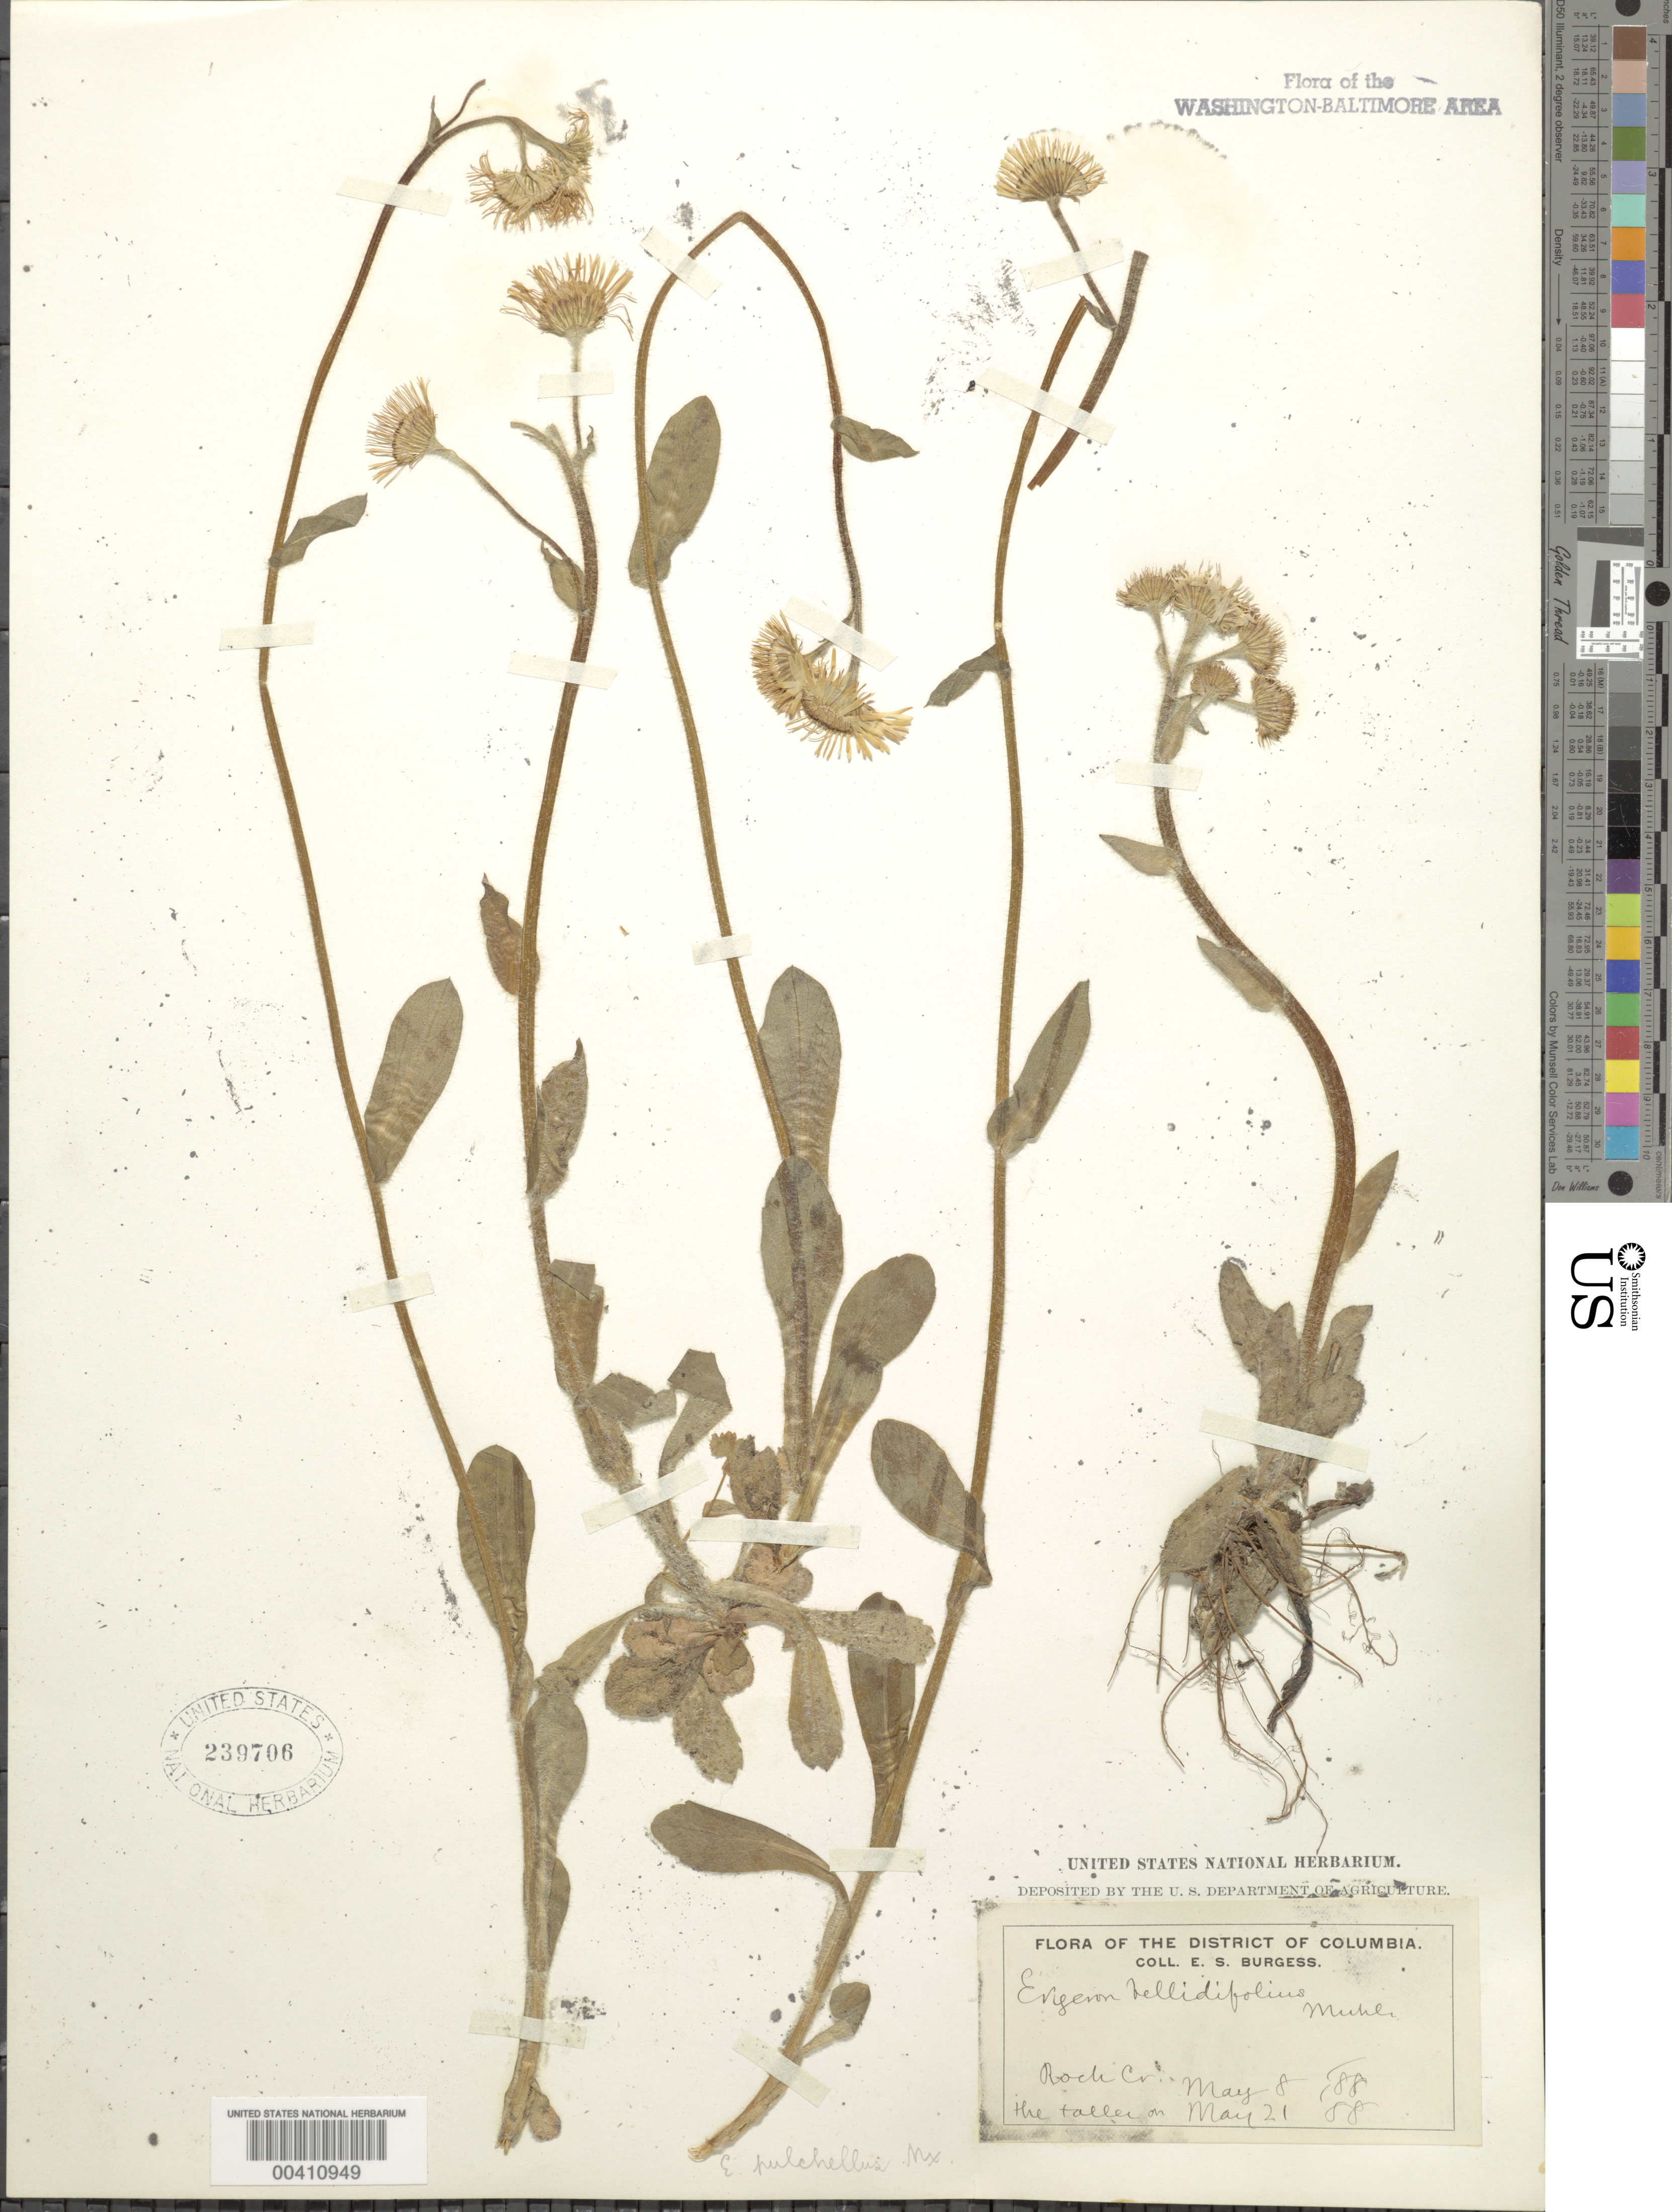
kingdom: Plantae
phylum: Tracheophyta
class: Magnoliopsida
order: Asterales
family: Asteraceae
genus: Erigeron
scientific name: Erigeron pulchellus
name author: Michx.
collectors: E. Burgess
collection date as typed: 08 May 1888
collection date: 1888-05-08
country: United States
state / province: District of Columbia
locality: Rock Creek Rock Creek Park & vicinity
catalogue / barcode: US 239706